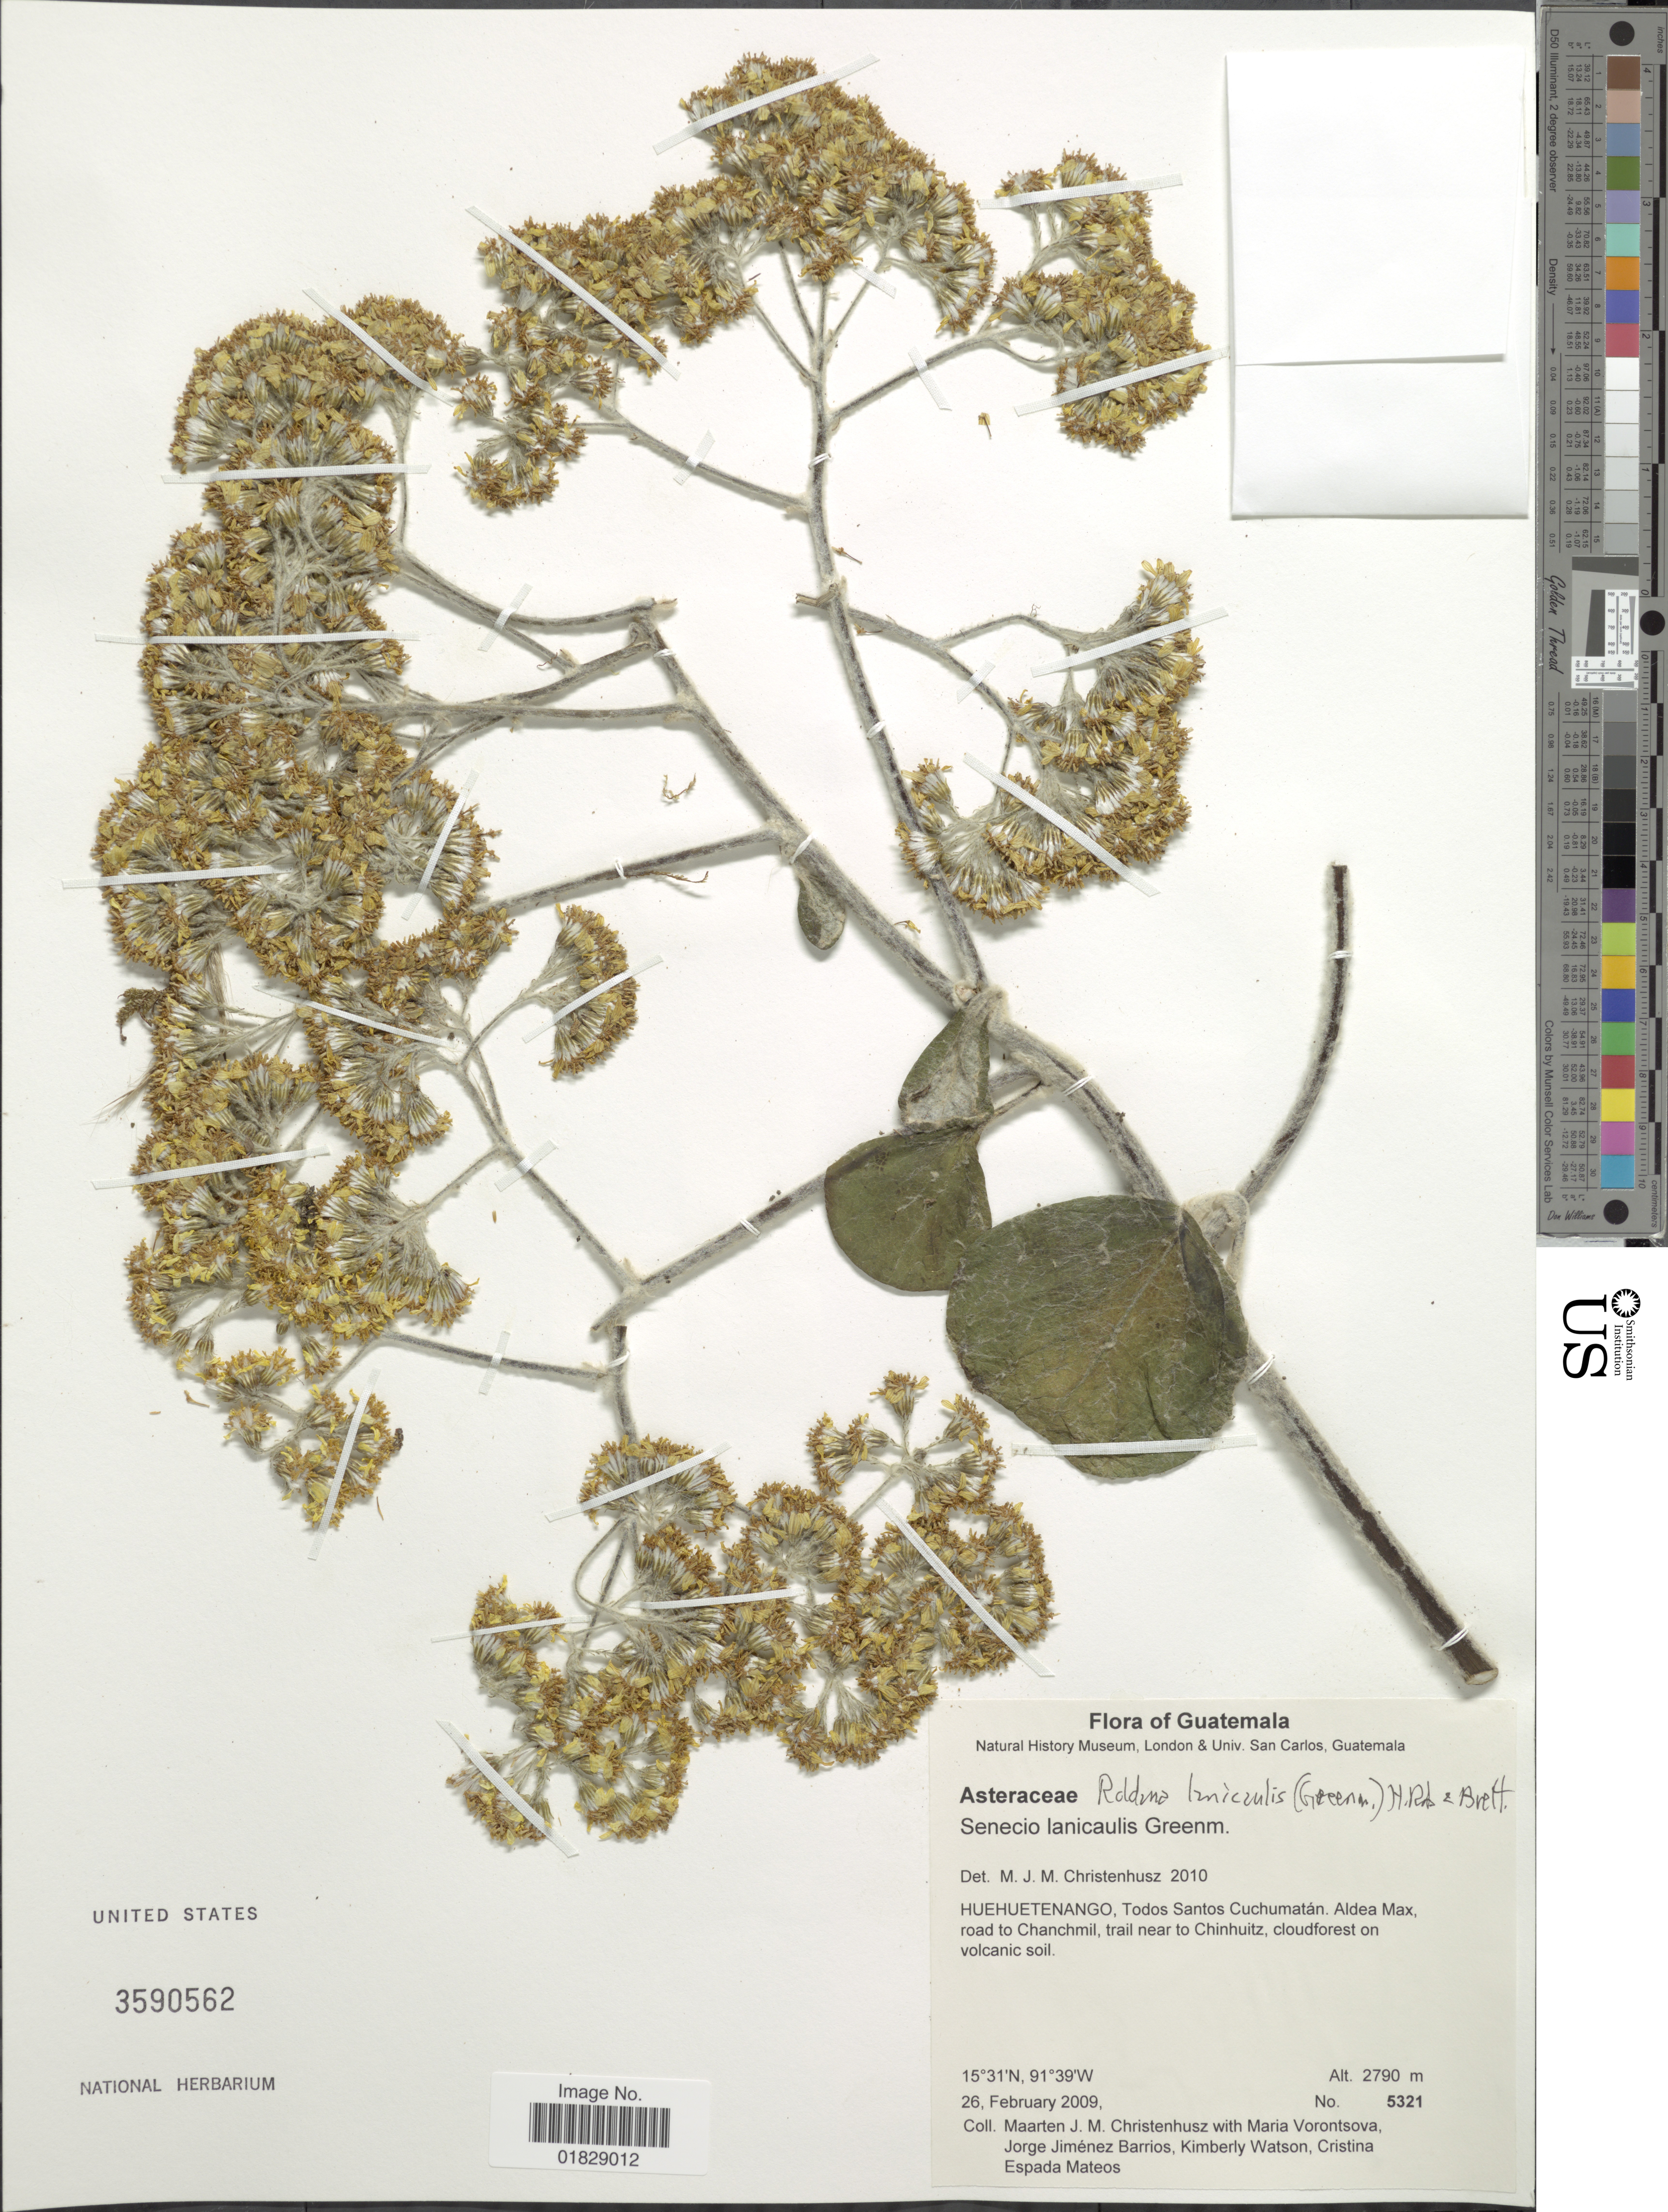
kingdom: Plantae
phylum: Tracheophyta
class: Magnoliopsida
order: Asterales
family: Asteraceae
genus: Roldana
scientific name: Roldana lanicaulis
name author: (Greenm.) H. Rob. & Brettell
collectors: M. J. Christenhusz, Vorontsova, M.S., J. Jimenez Barrios, K. Watson & C. Mateos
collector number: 5321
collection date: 2009-02-26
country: Guatemala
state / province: Huehuetenango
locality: Huehuetenango, Todos Santos Cuchumatán, Aldea Max, road to Chanchmil, trail near to Chinhuitz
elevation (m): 2790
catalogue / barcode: US 3590562